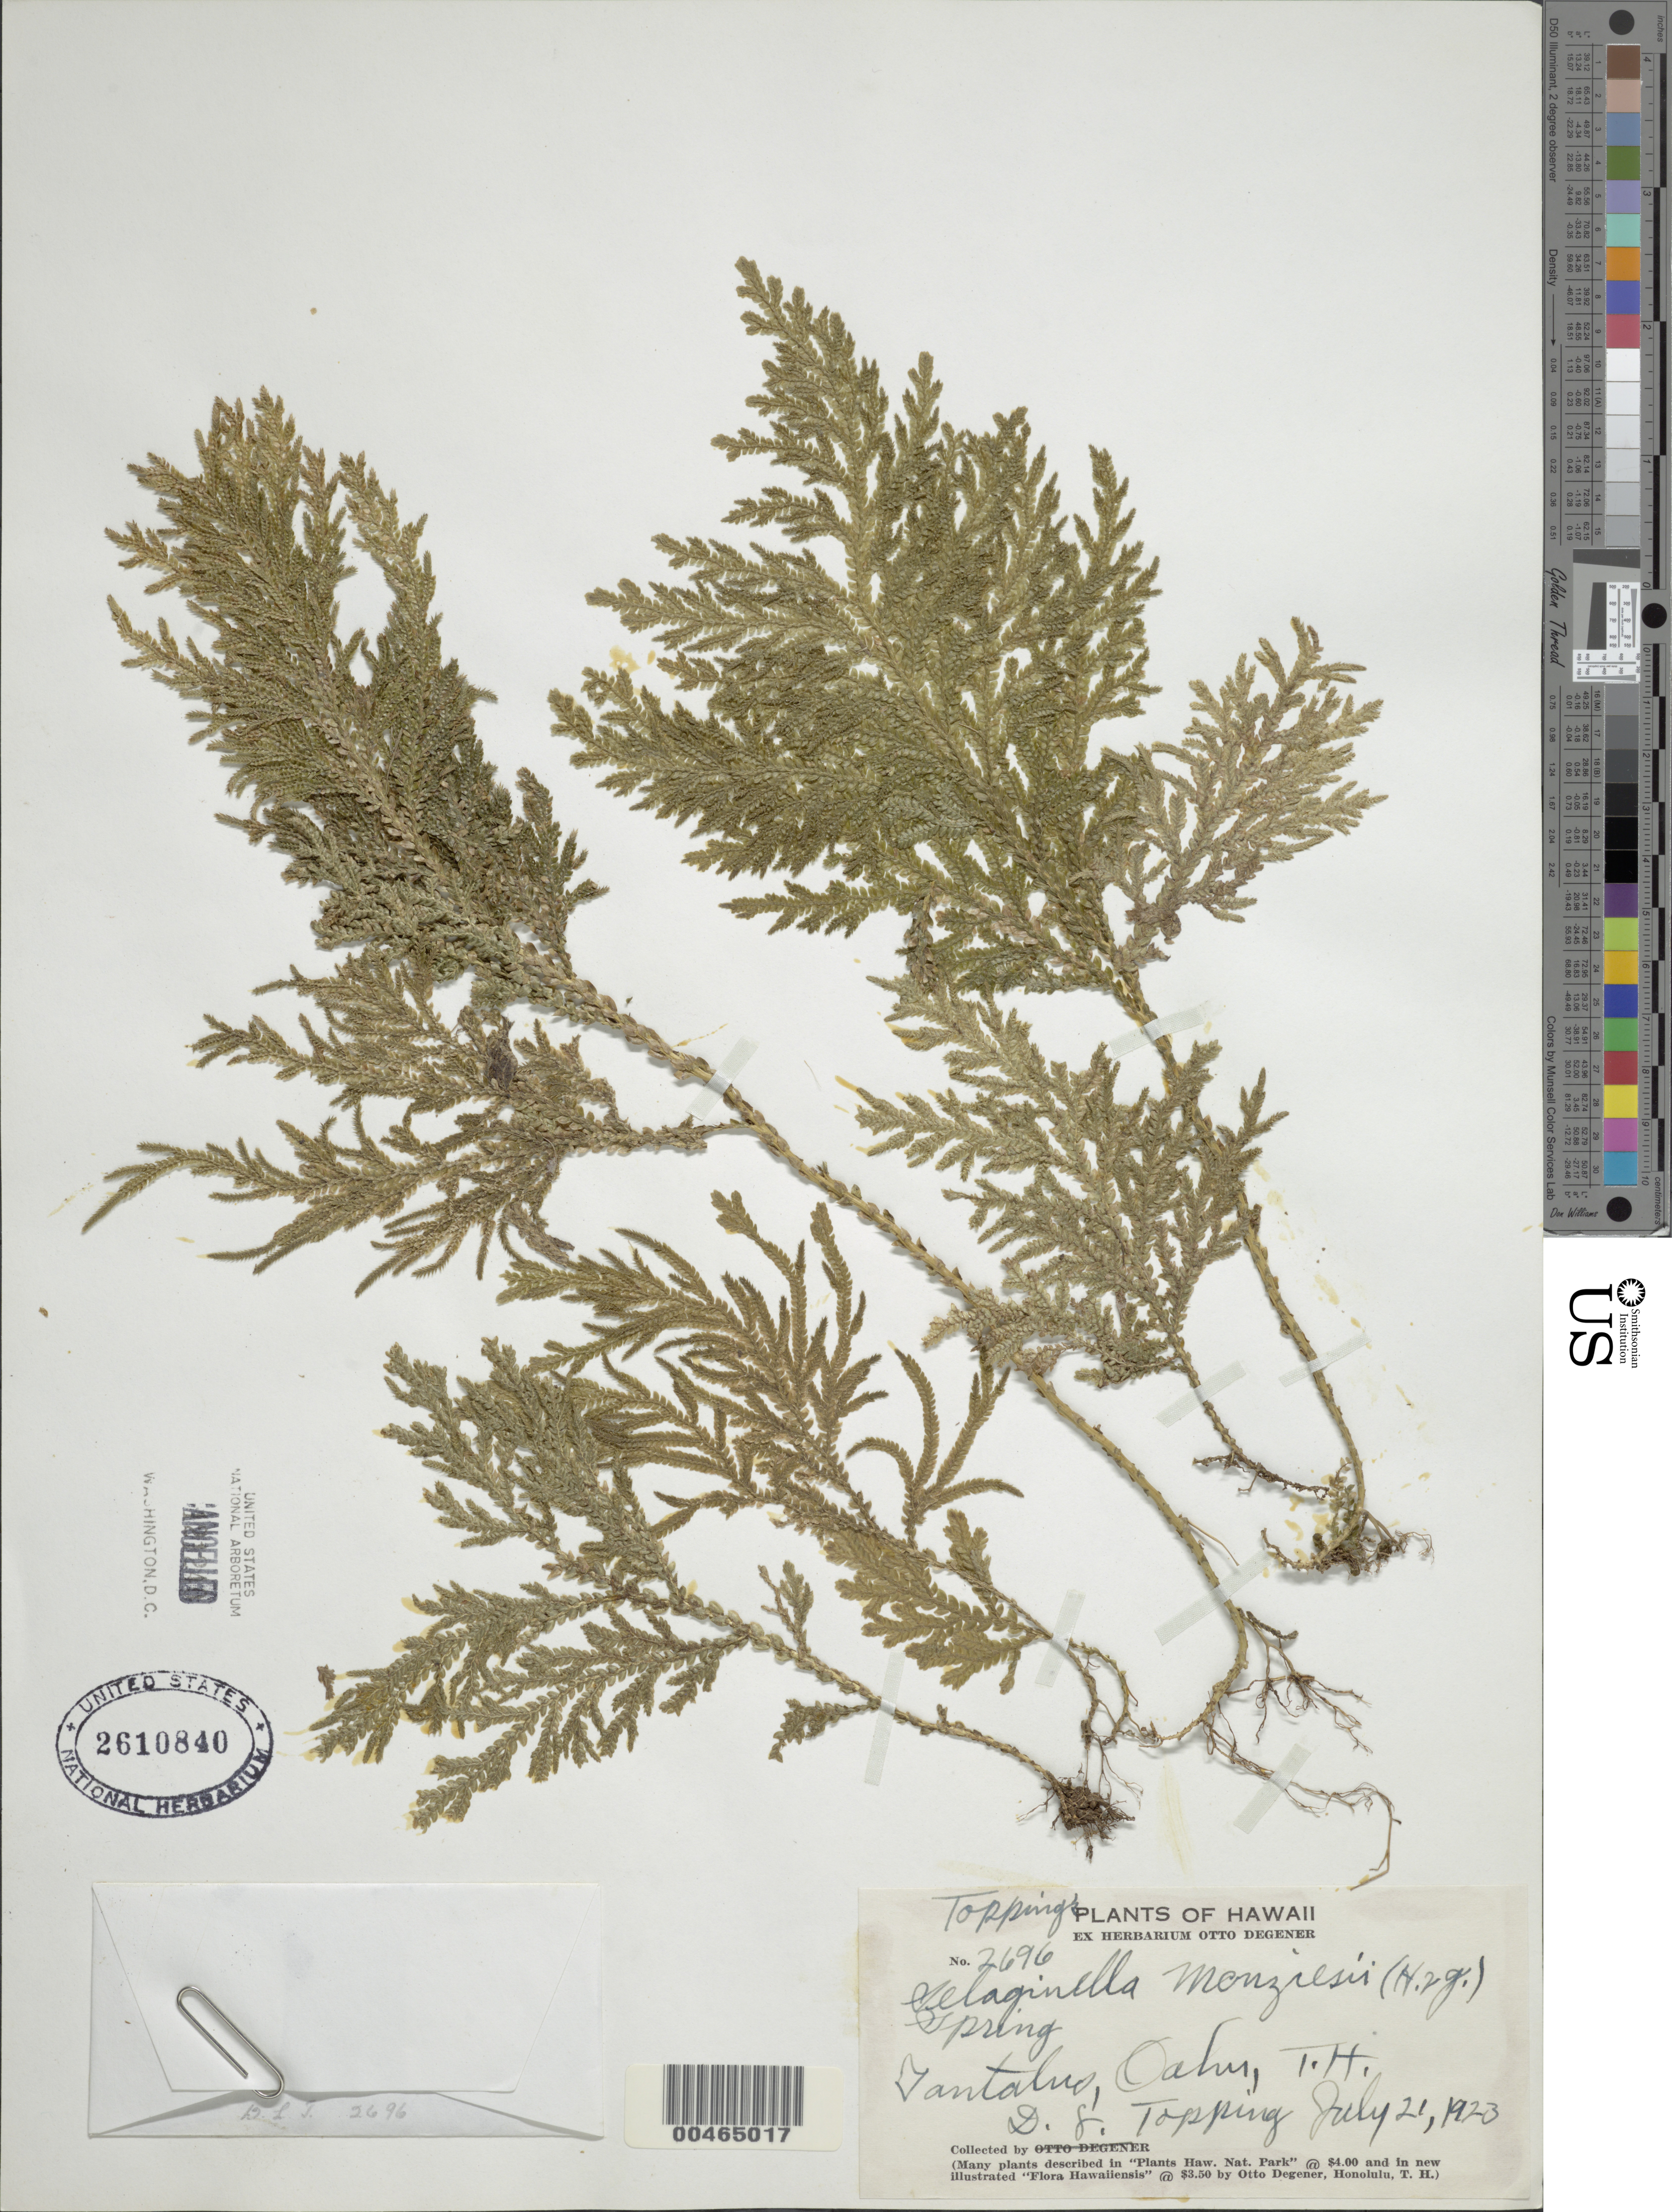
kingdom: Plantae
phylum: Tracheophyta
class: Lycopodiopsida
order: Selaginellales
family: Selaginellaceae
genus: Selaginella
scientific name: Selaginella arbuscula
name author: (Kualf.) Spring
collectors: D. L. Topping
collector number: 2696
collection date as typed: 21 Jul 1923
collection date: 1923-07-21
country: United States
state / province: Hawaii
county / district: Honolulu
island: Oahu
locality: Tantalus, Oahu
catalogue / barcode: US 2610840